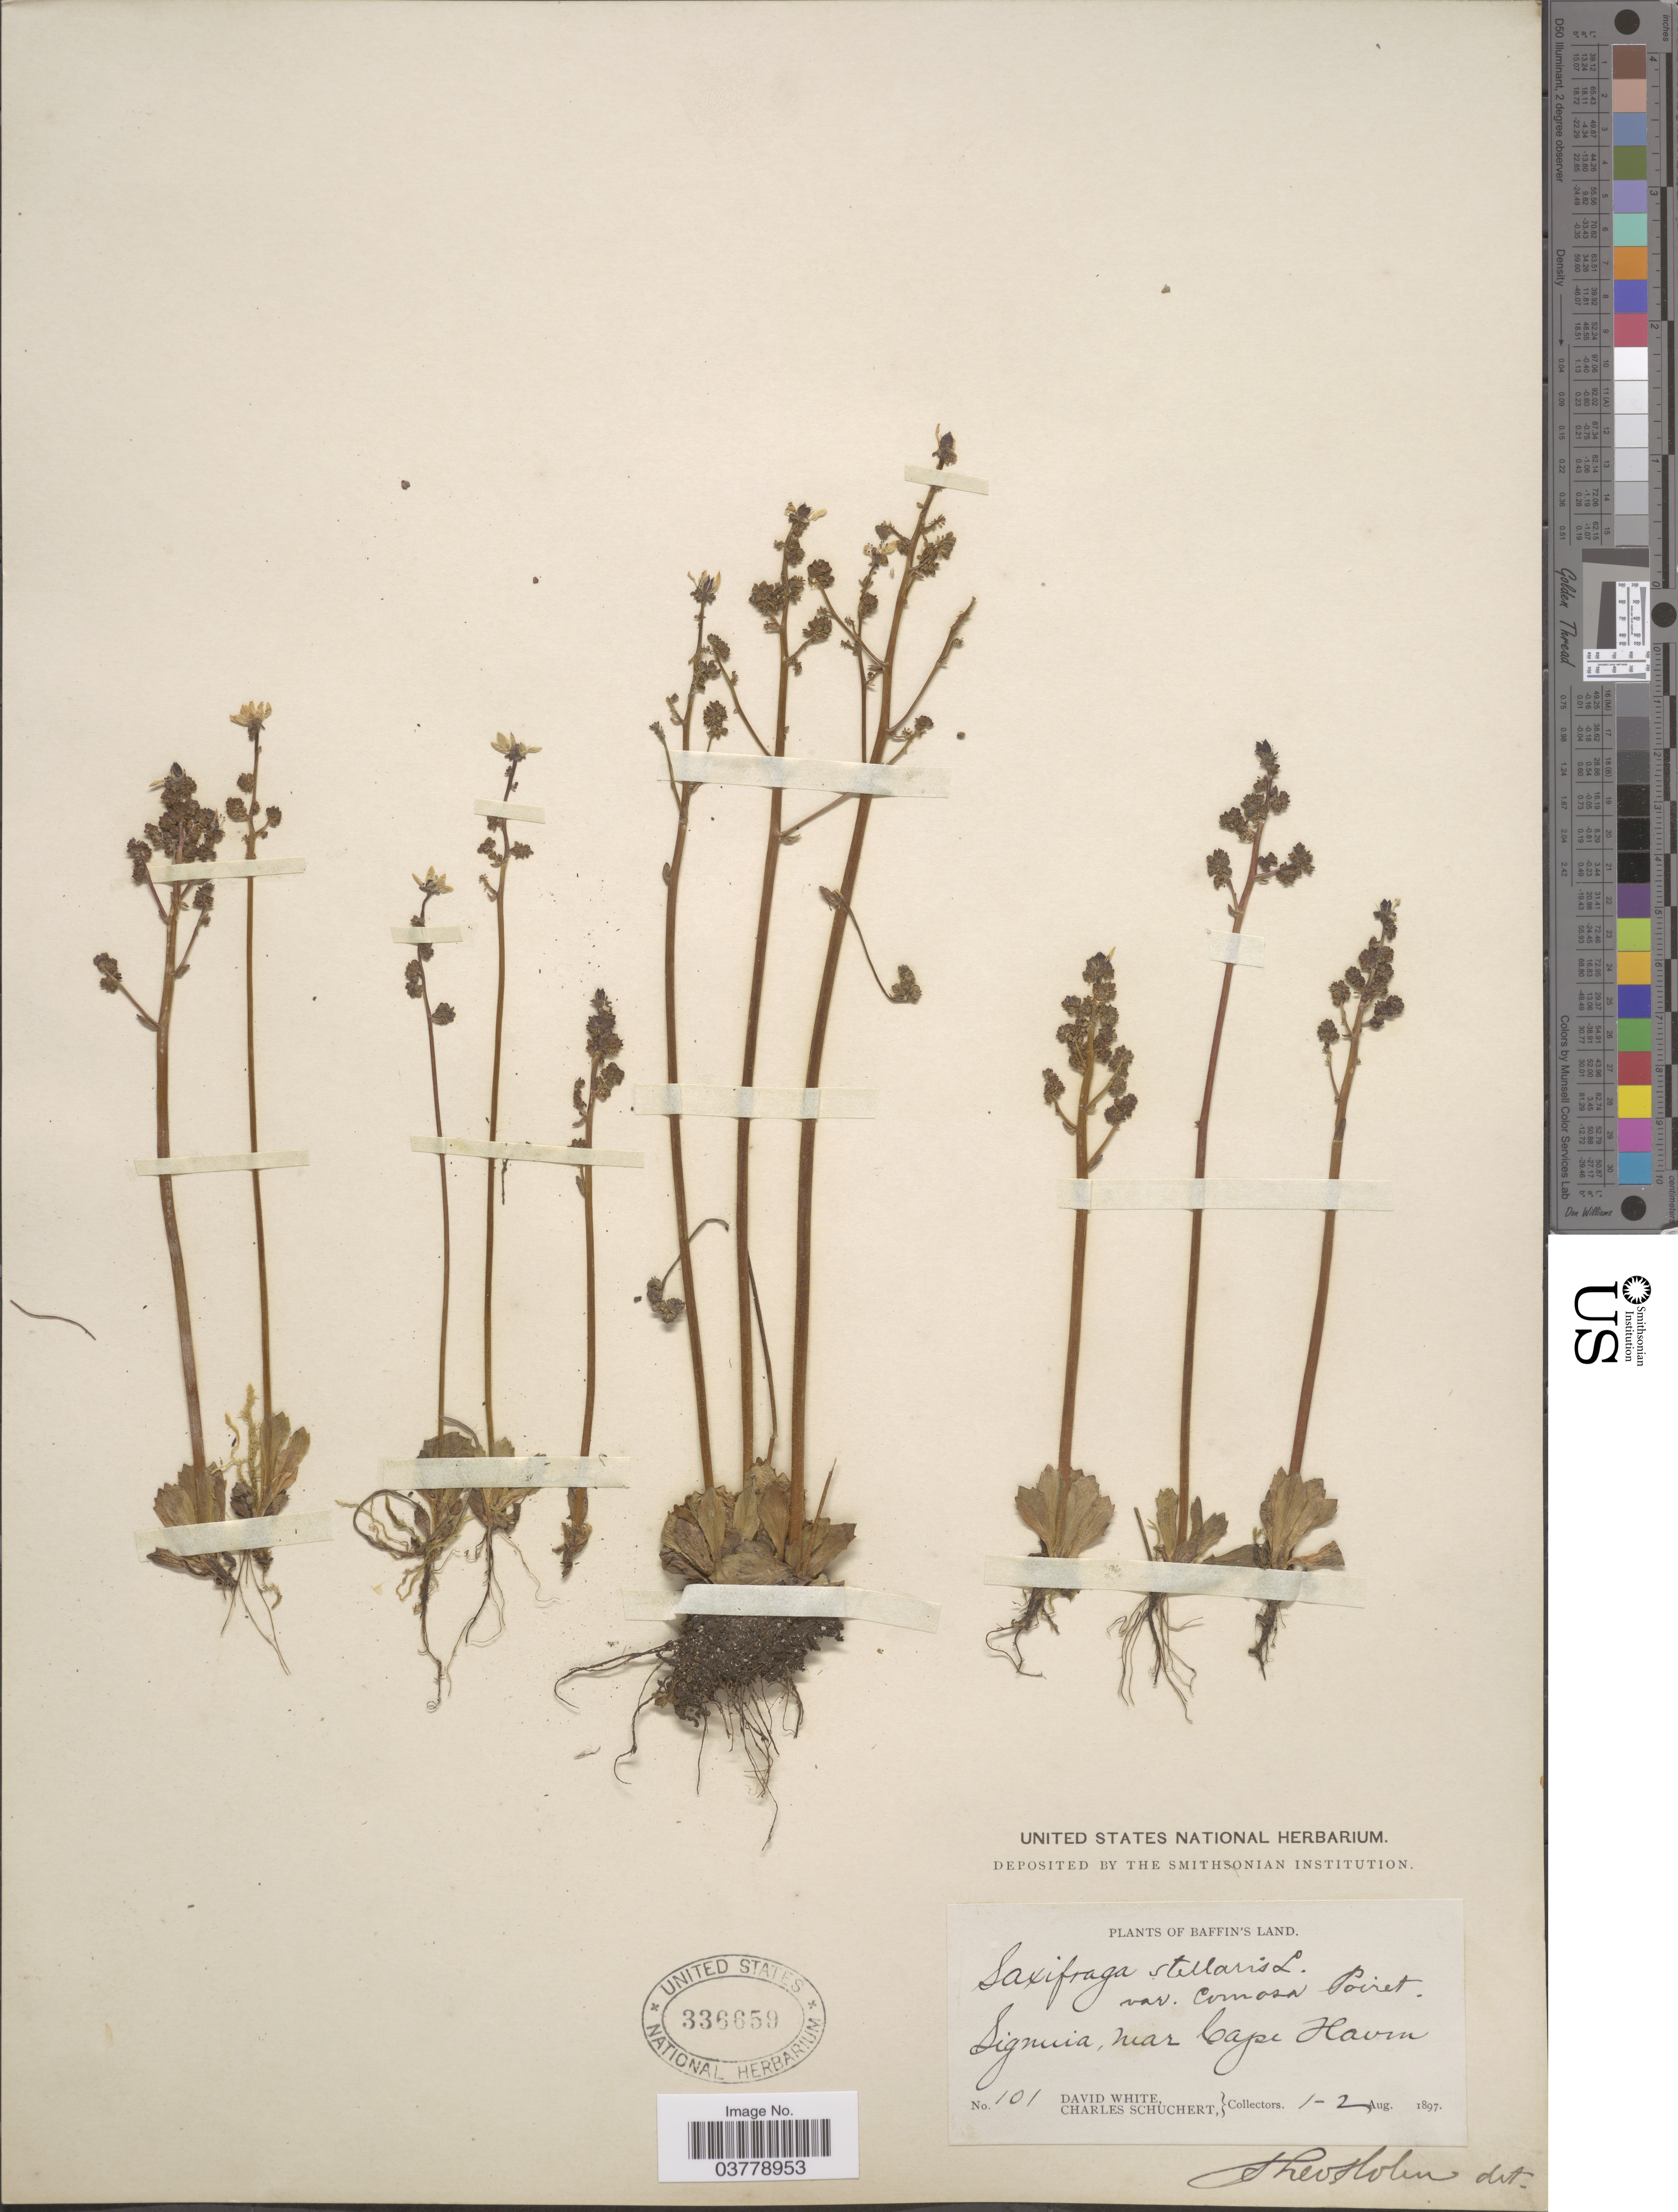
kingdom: Plantae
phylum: Tracheophyta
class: Magnoliopsida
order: Saxifragales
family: Saxifragaceae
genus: Micranthes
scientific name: Micranthes foliolosa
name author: (R. Br.) Gornall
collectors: D. White & C. Schuchert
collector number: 101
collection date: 1897-08-01/1897-08-02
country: Canada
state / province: Nunavut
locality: Baffin's Land. Signuia, near Cape Haven.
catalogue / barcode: US 336659